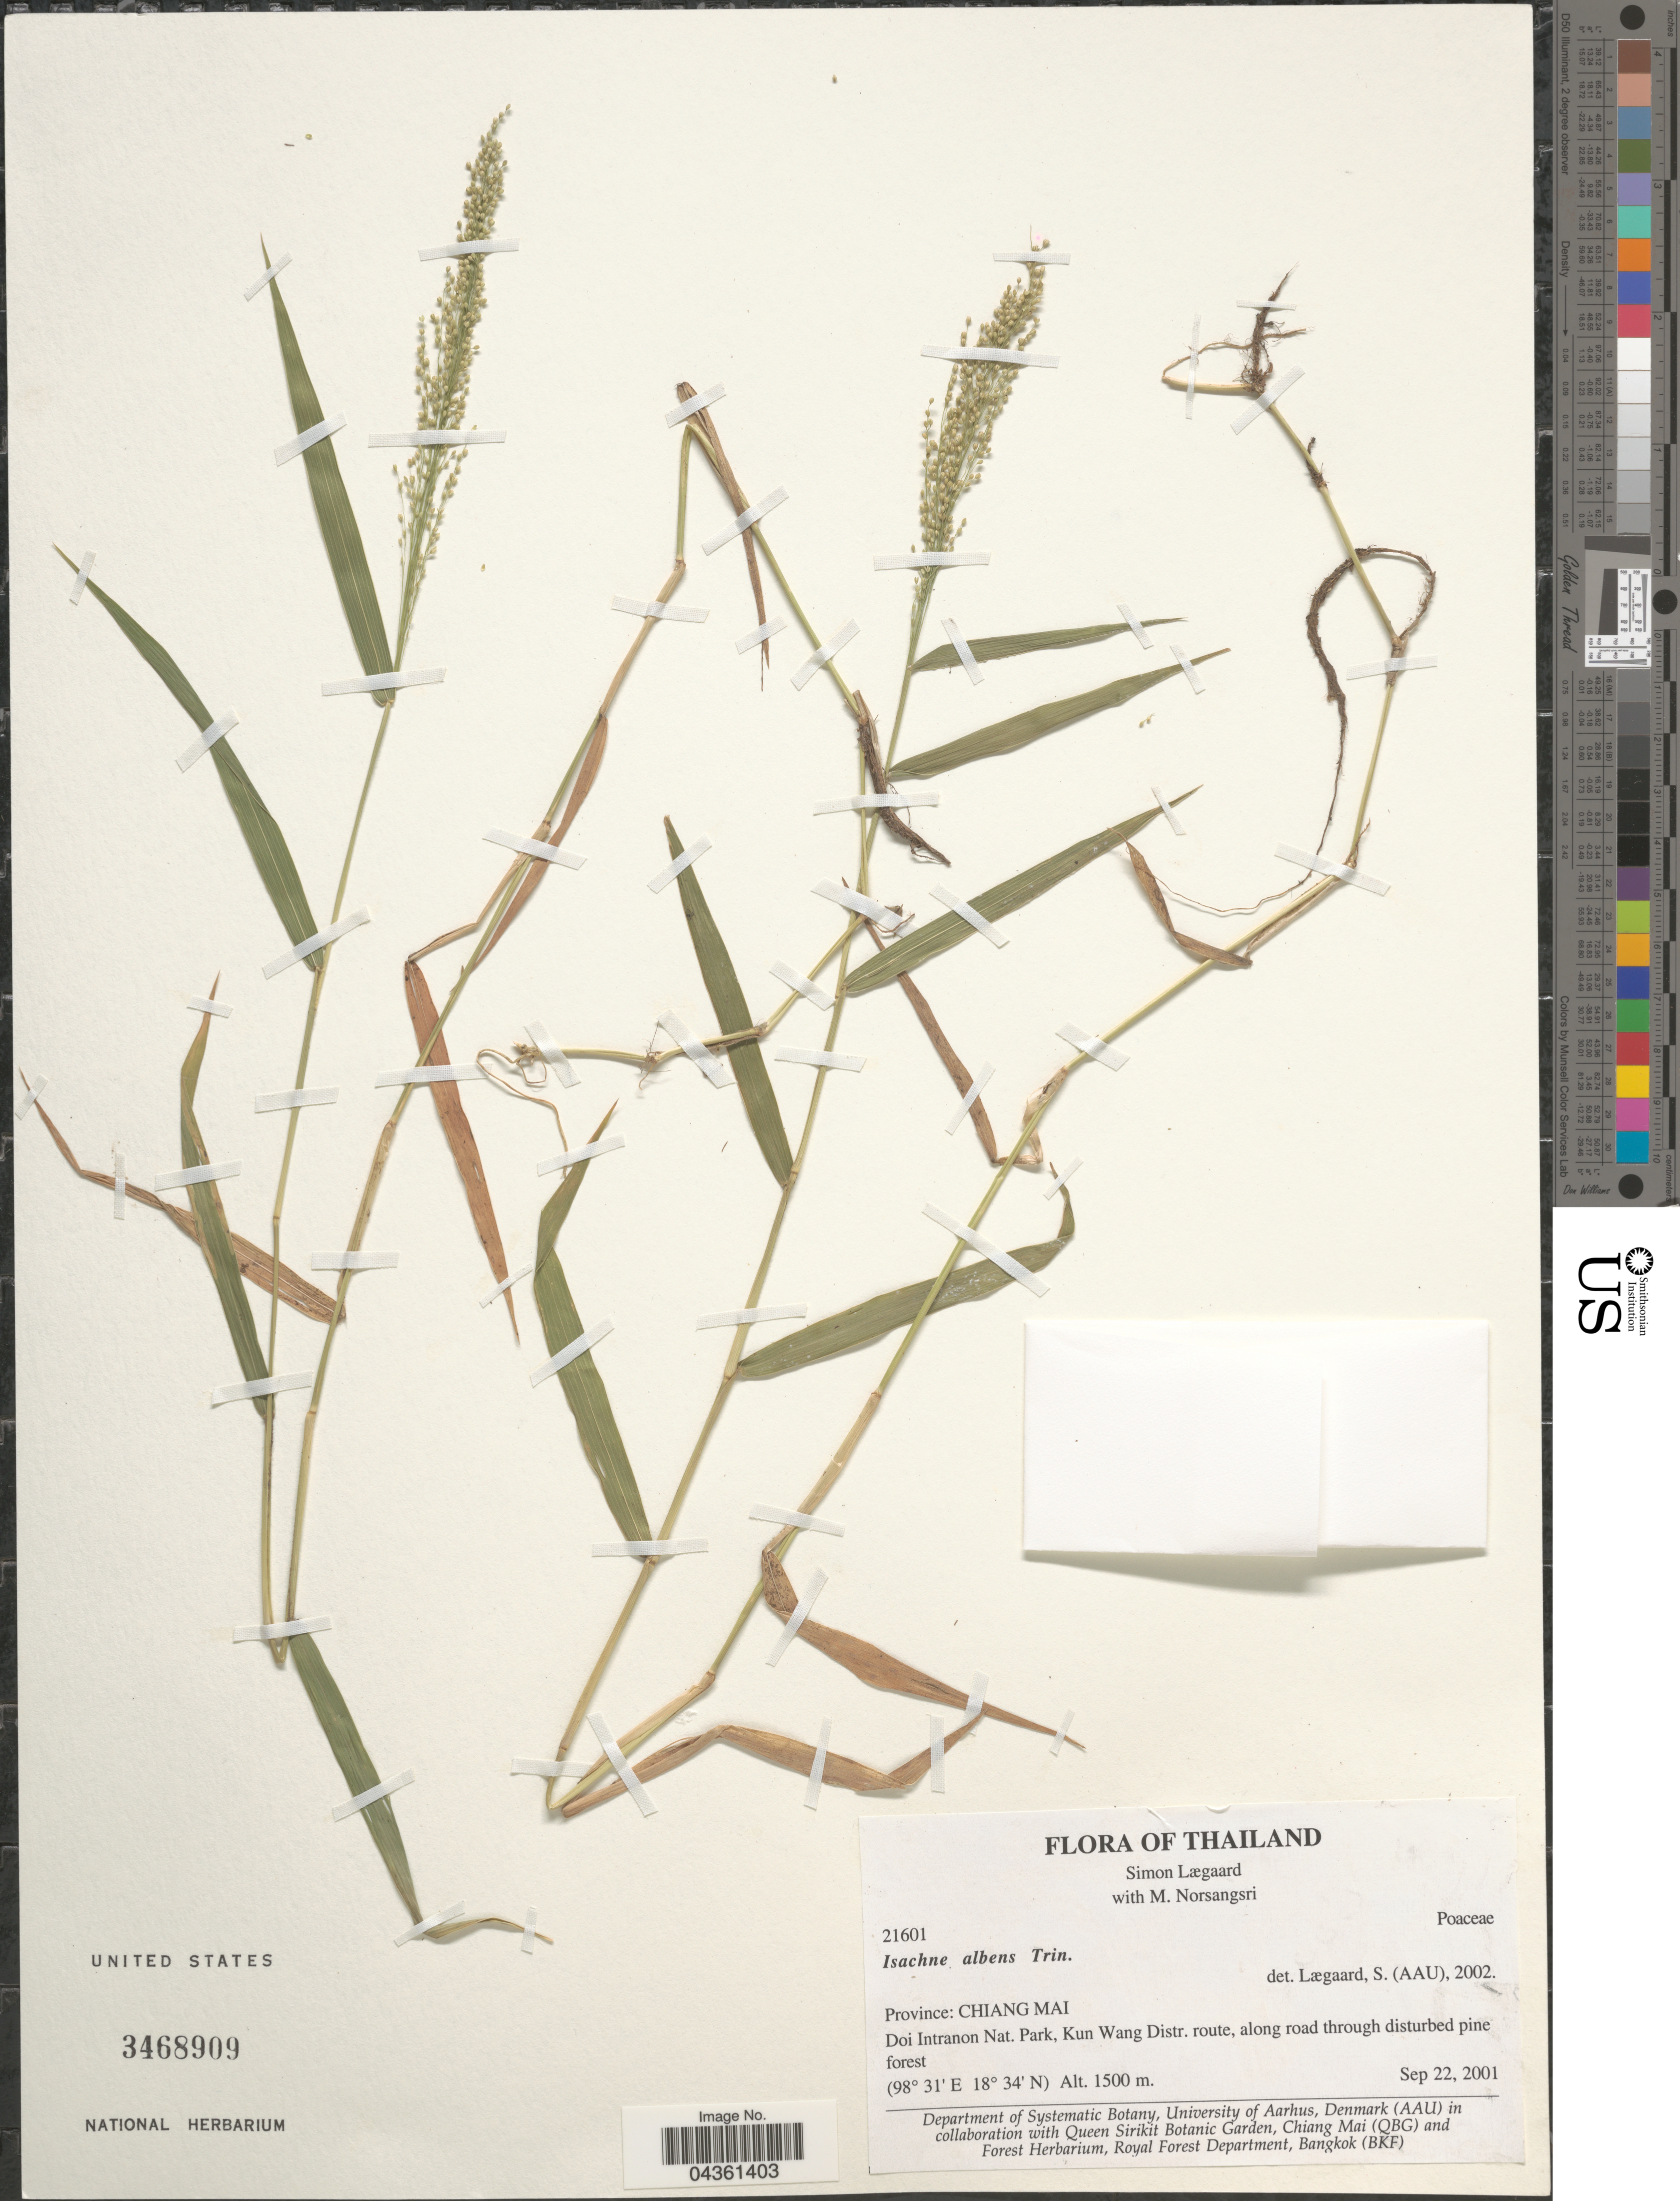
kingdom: Plantae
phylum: Tracheophyta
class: Liliopsida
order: Poales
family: Poaceae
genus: Isachne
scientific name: Isachne albens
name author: Trin.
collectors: S. Lægaard & M. Norsangsri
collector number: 21601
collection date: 2001-09-22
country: Thailand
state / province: Chiang Mai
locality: Doi Intranon Nat. Park, Kun Wang Distr. route, along road through disturbed pine forest.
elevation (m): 1500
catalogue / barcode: US 3468909